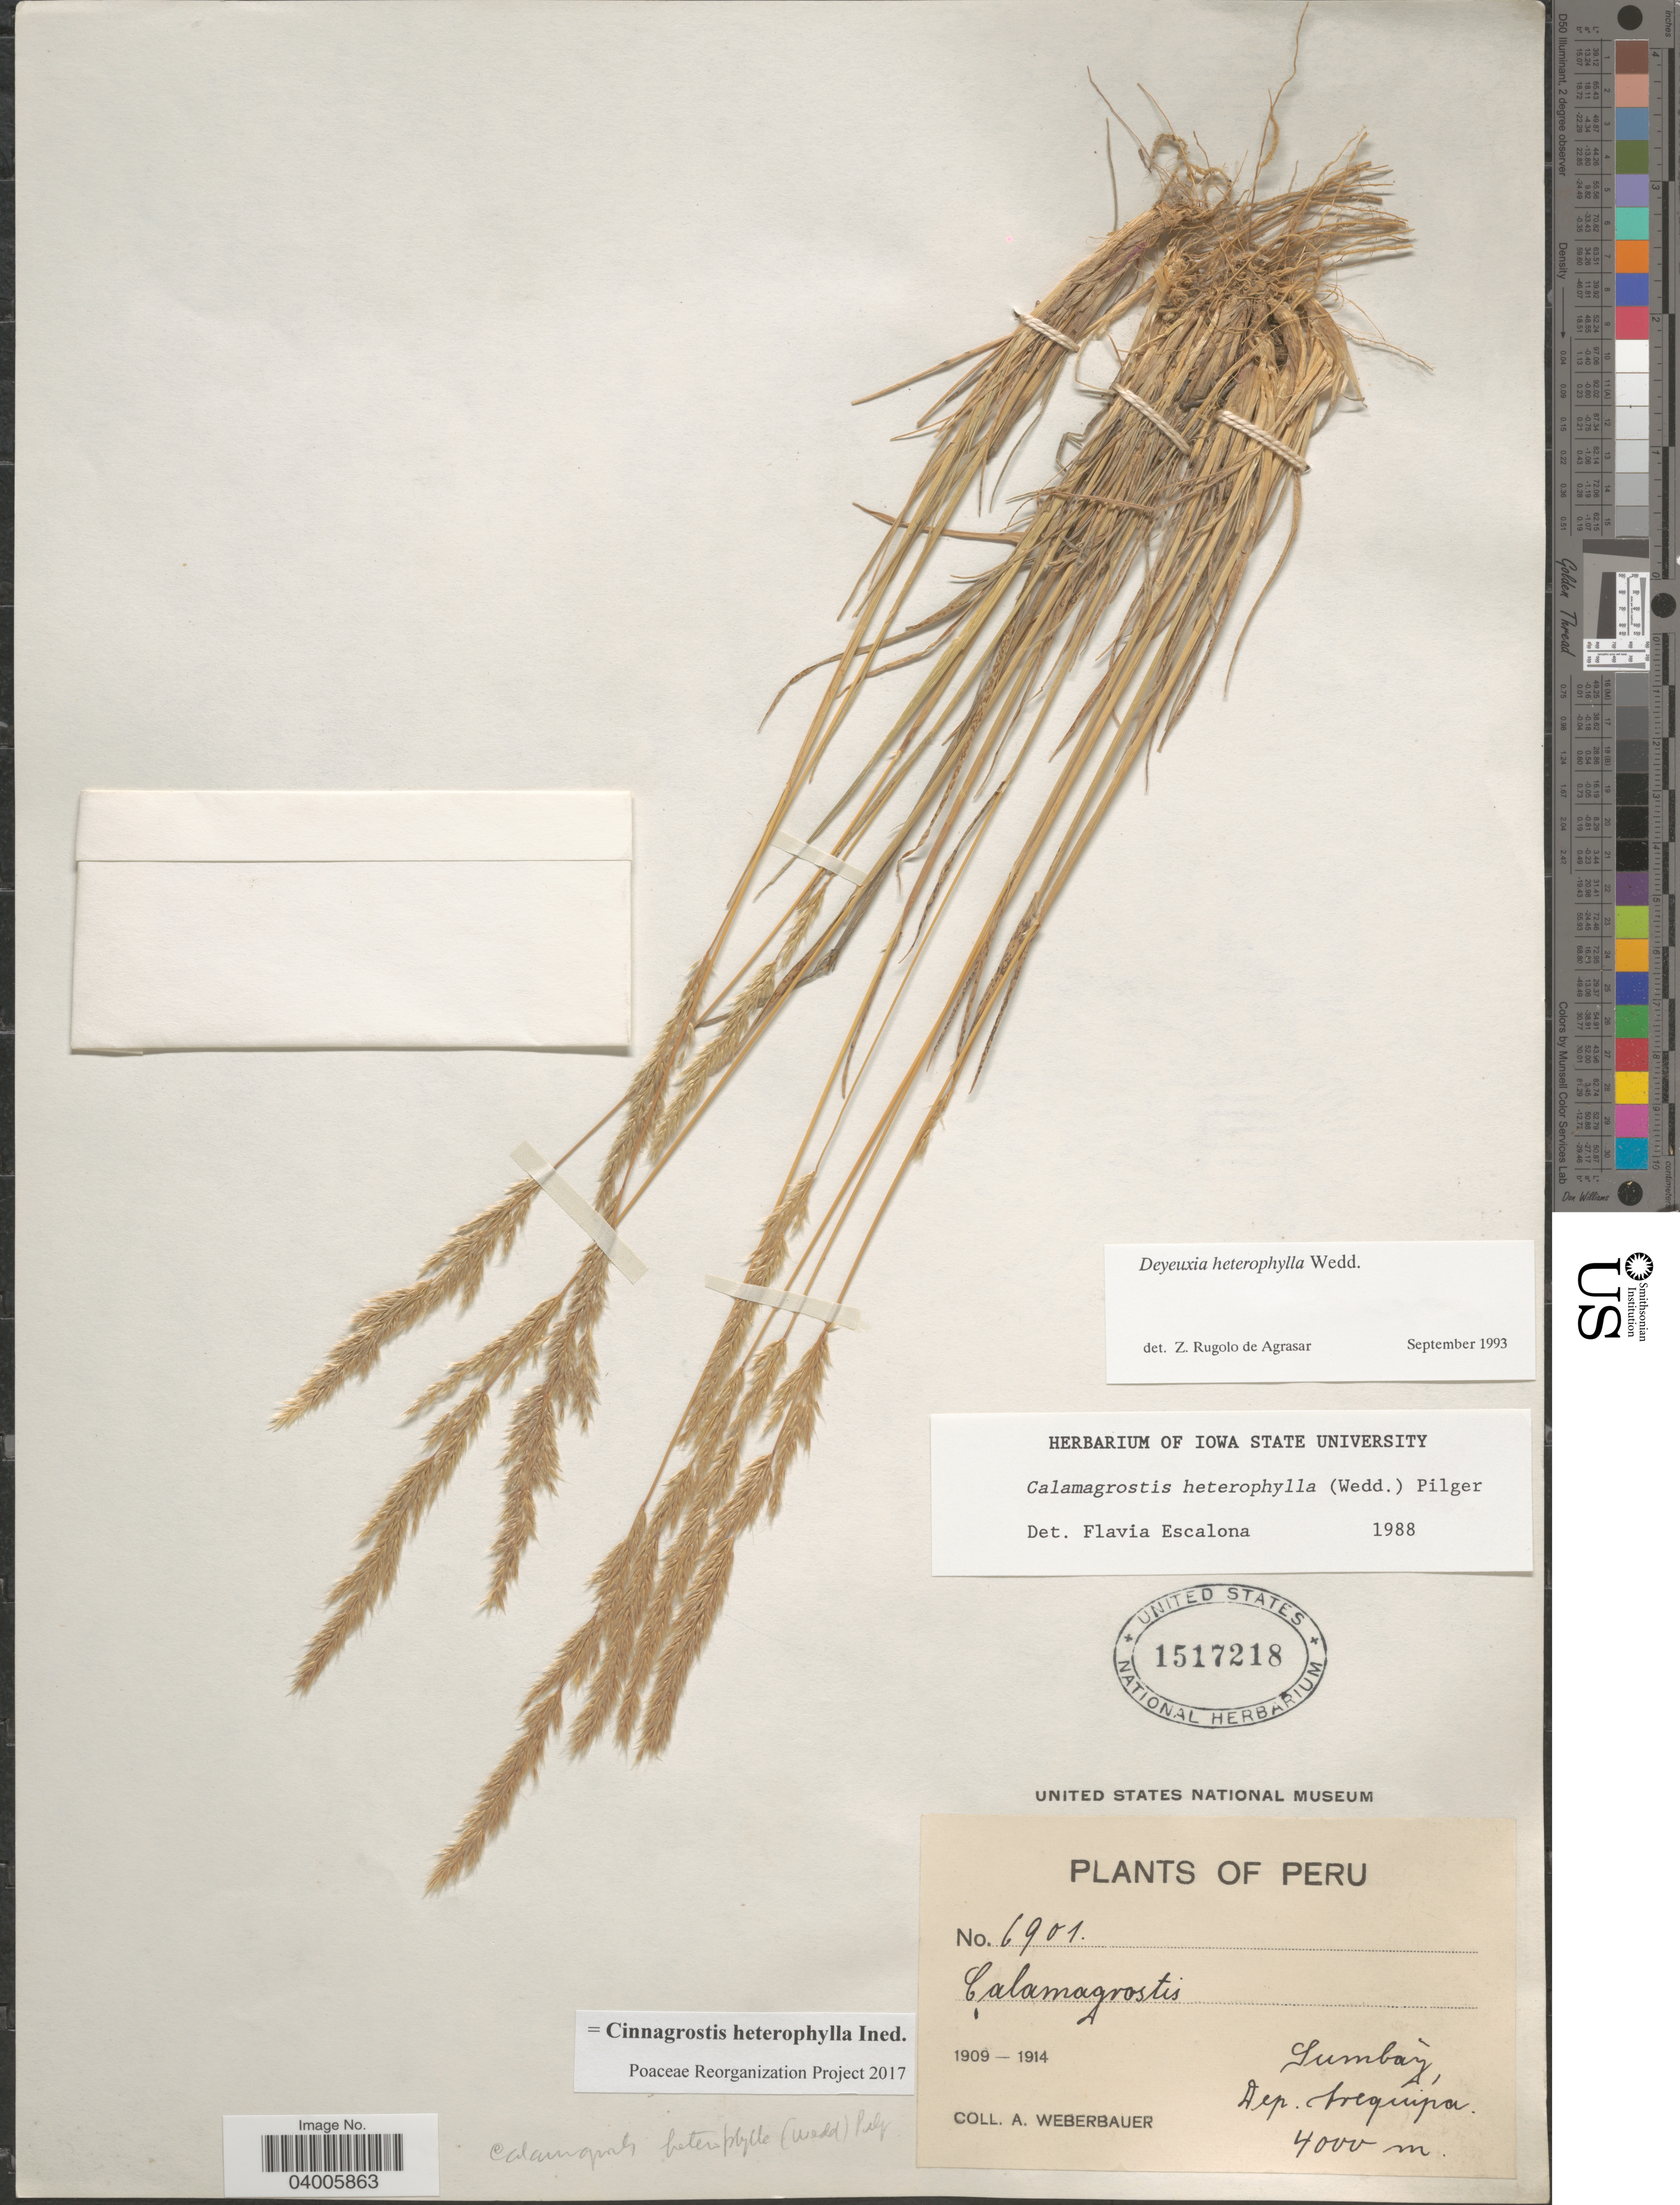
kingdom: Plantae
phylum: Tracheophyta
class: Liliopsida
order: Poales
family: Poaceae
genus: Cinnagrostis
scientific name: Cinnagrostis heterophylla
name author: (Wedd.) P.M. Peterson et al.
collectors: A. Weberbauer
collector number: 6901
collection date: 1909/1914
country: Peru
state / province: Arequipa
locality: Sumbay, Dep. Arequipa.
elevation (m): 4000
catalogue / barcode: US 1517218